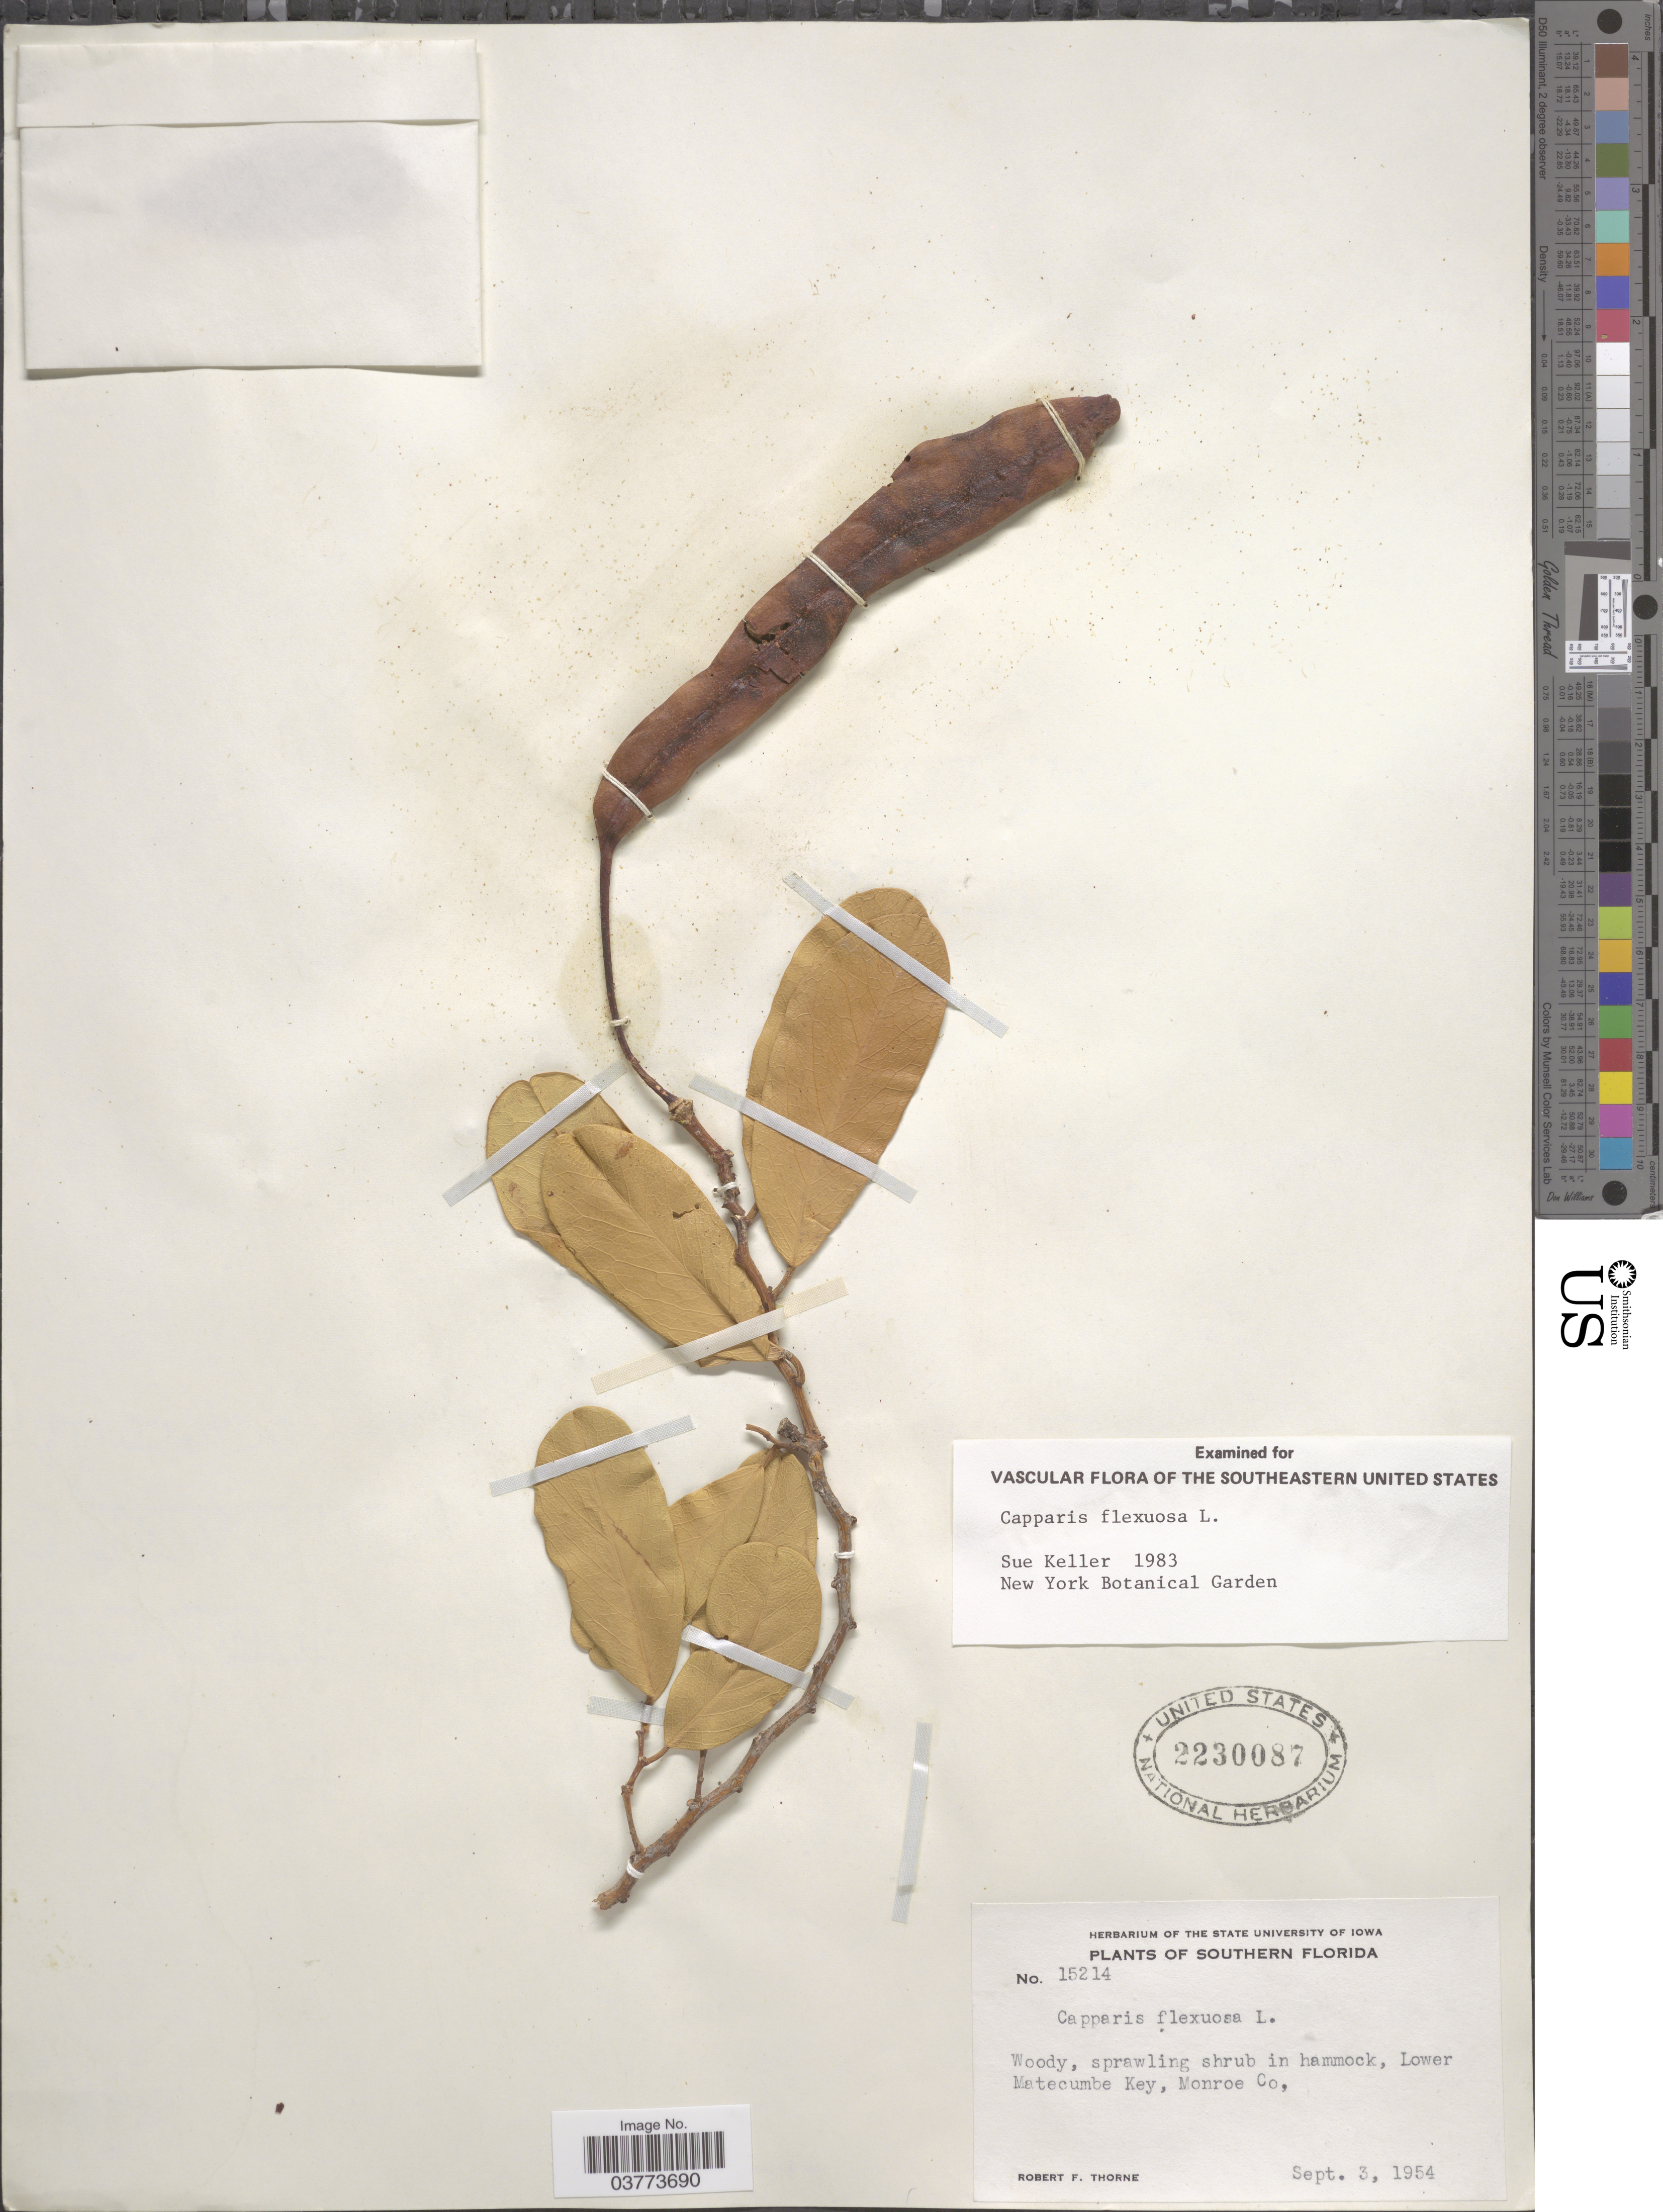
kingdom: Plantae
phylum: Tracheophyta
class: Magnoliopsida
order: Brassicales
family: Capparaceae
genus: Cynophalla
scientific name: Cynophalla flexuosa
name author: (L.) J. Presl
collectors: R. F. Thorne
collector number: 15214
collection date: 1954-09-03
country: United States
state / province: Florida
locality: Southern Florida. Lower Matecumbe Key, Monroe Co.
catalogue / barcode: US 2230087